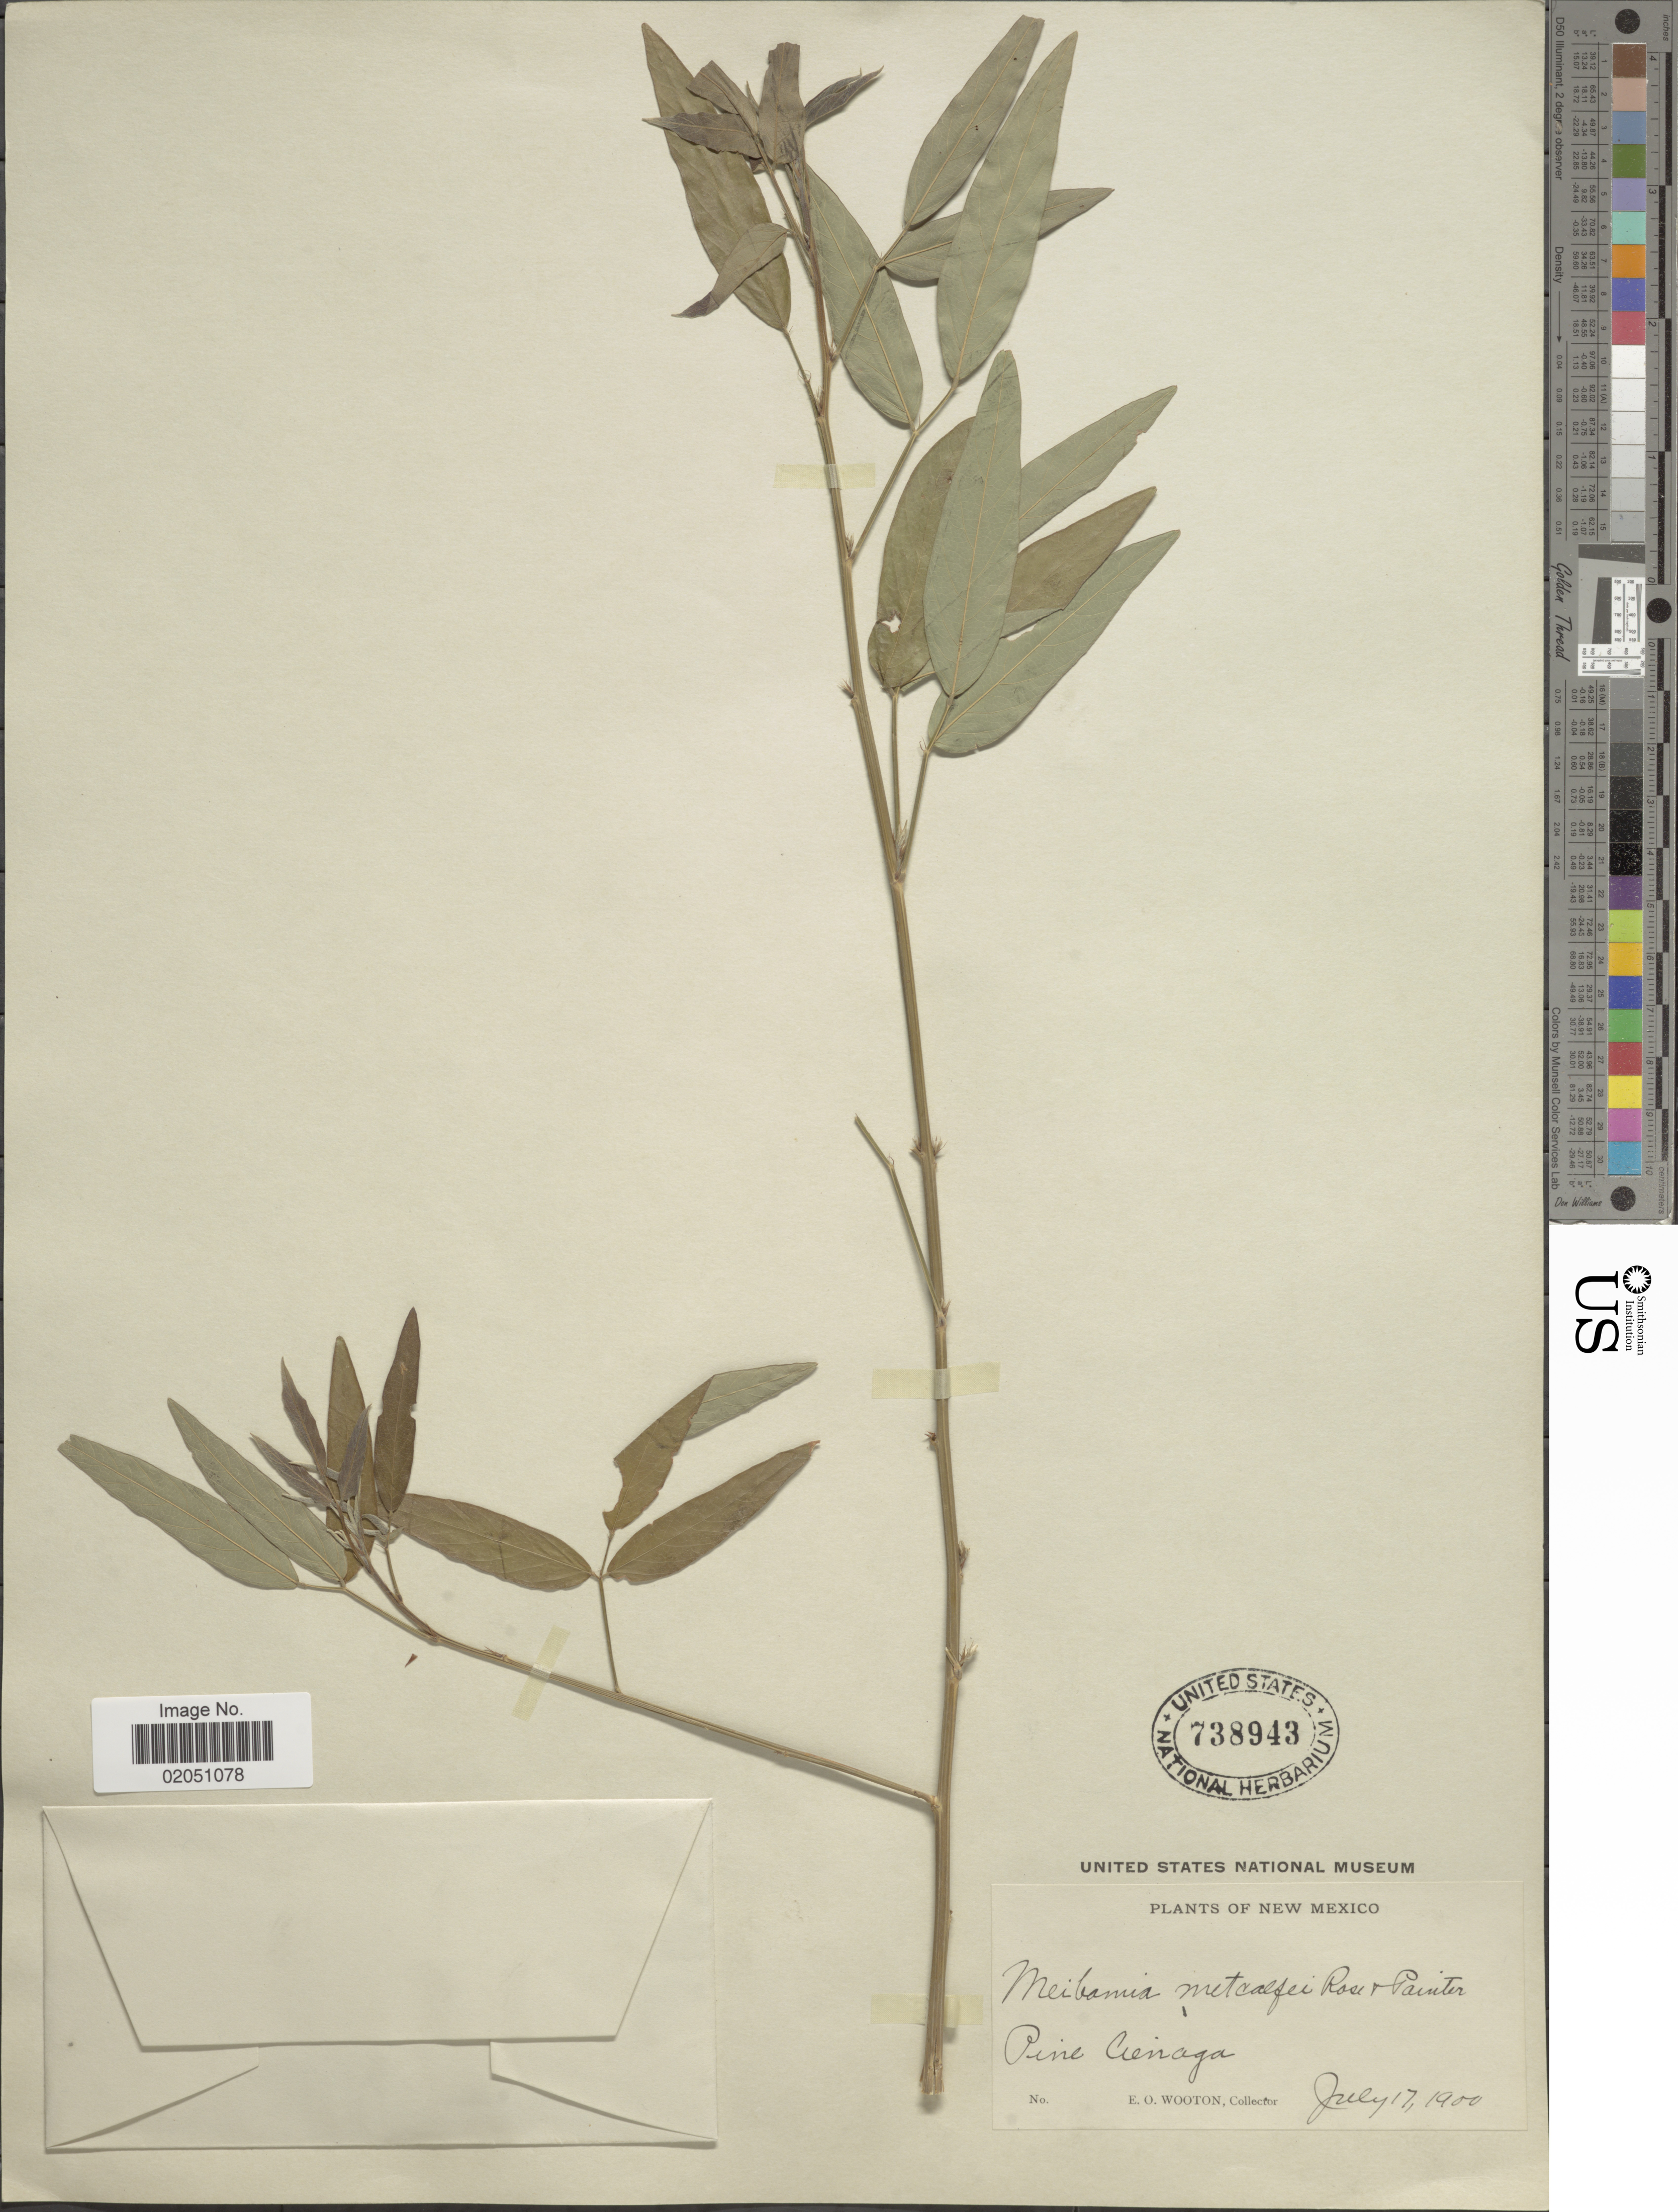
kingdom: Plantae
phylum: Tracheophyta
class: Magnoliopsida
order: Fabales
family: Fabaceae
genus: Desmodium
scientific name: Desmodium metcalfei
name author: (Rose & Painter) Kearney & Peebles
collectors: E. O. Wooton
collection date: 1900-07-17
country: United States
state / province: New Mexico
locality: Pine Cienaga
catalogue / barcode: US 738943